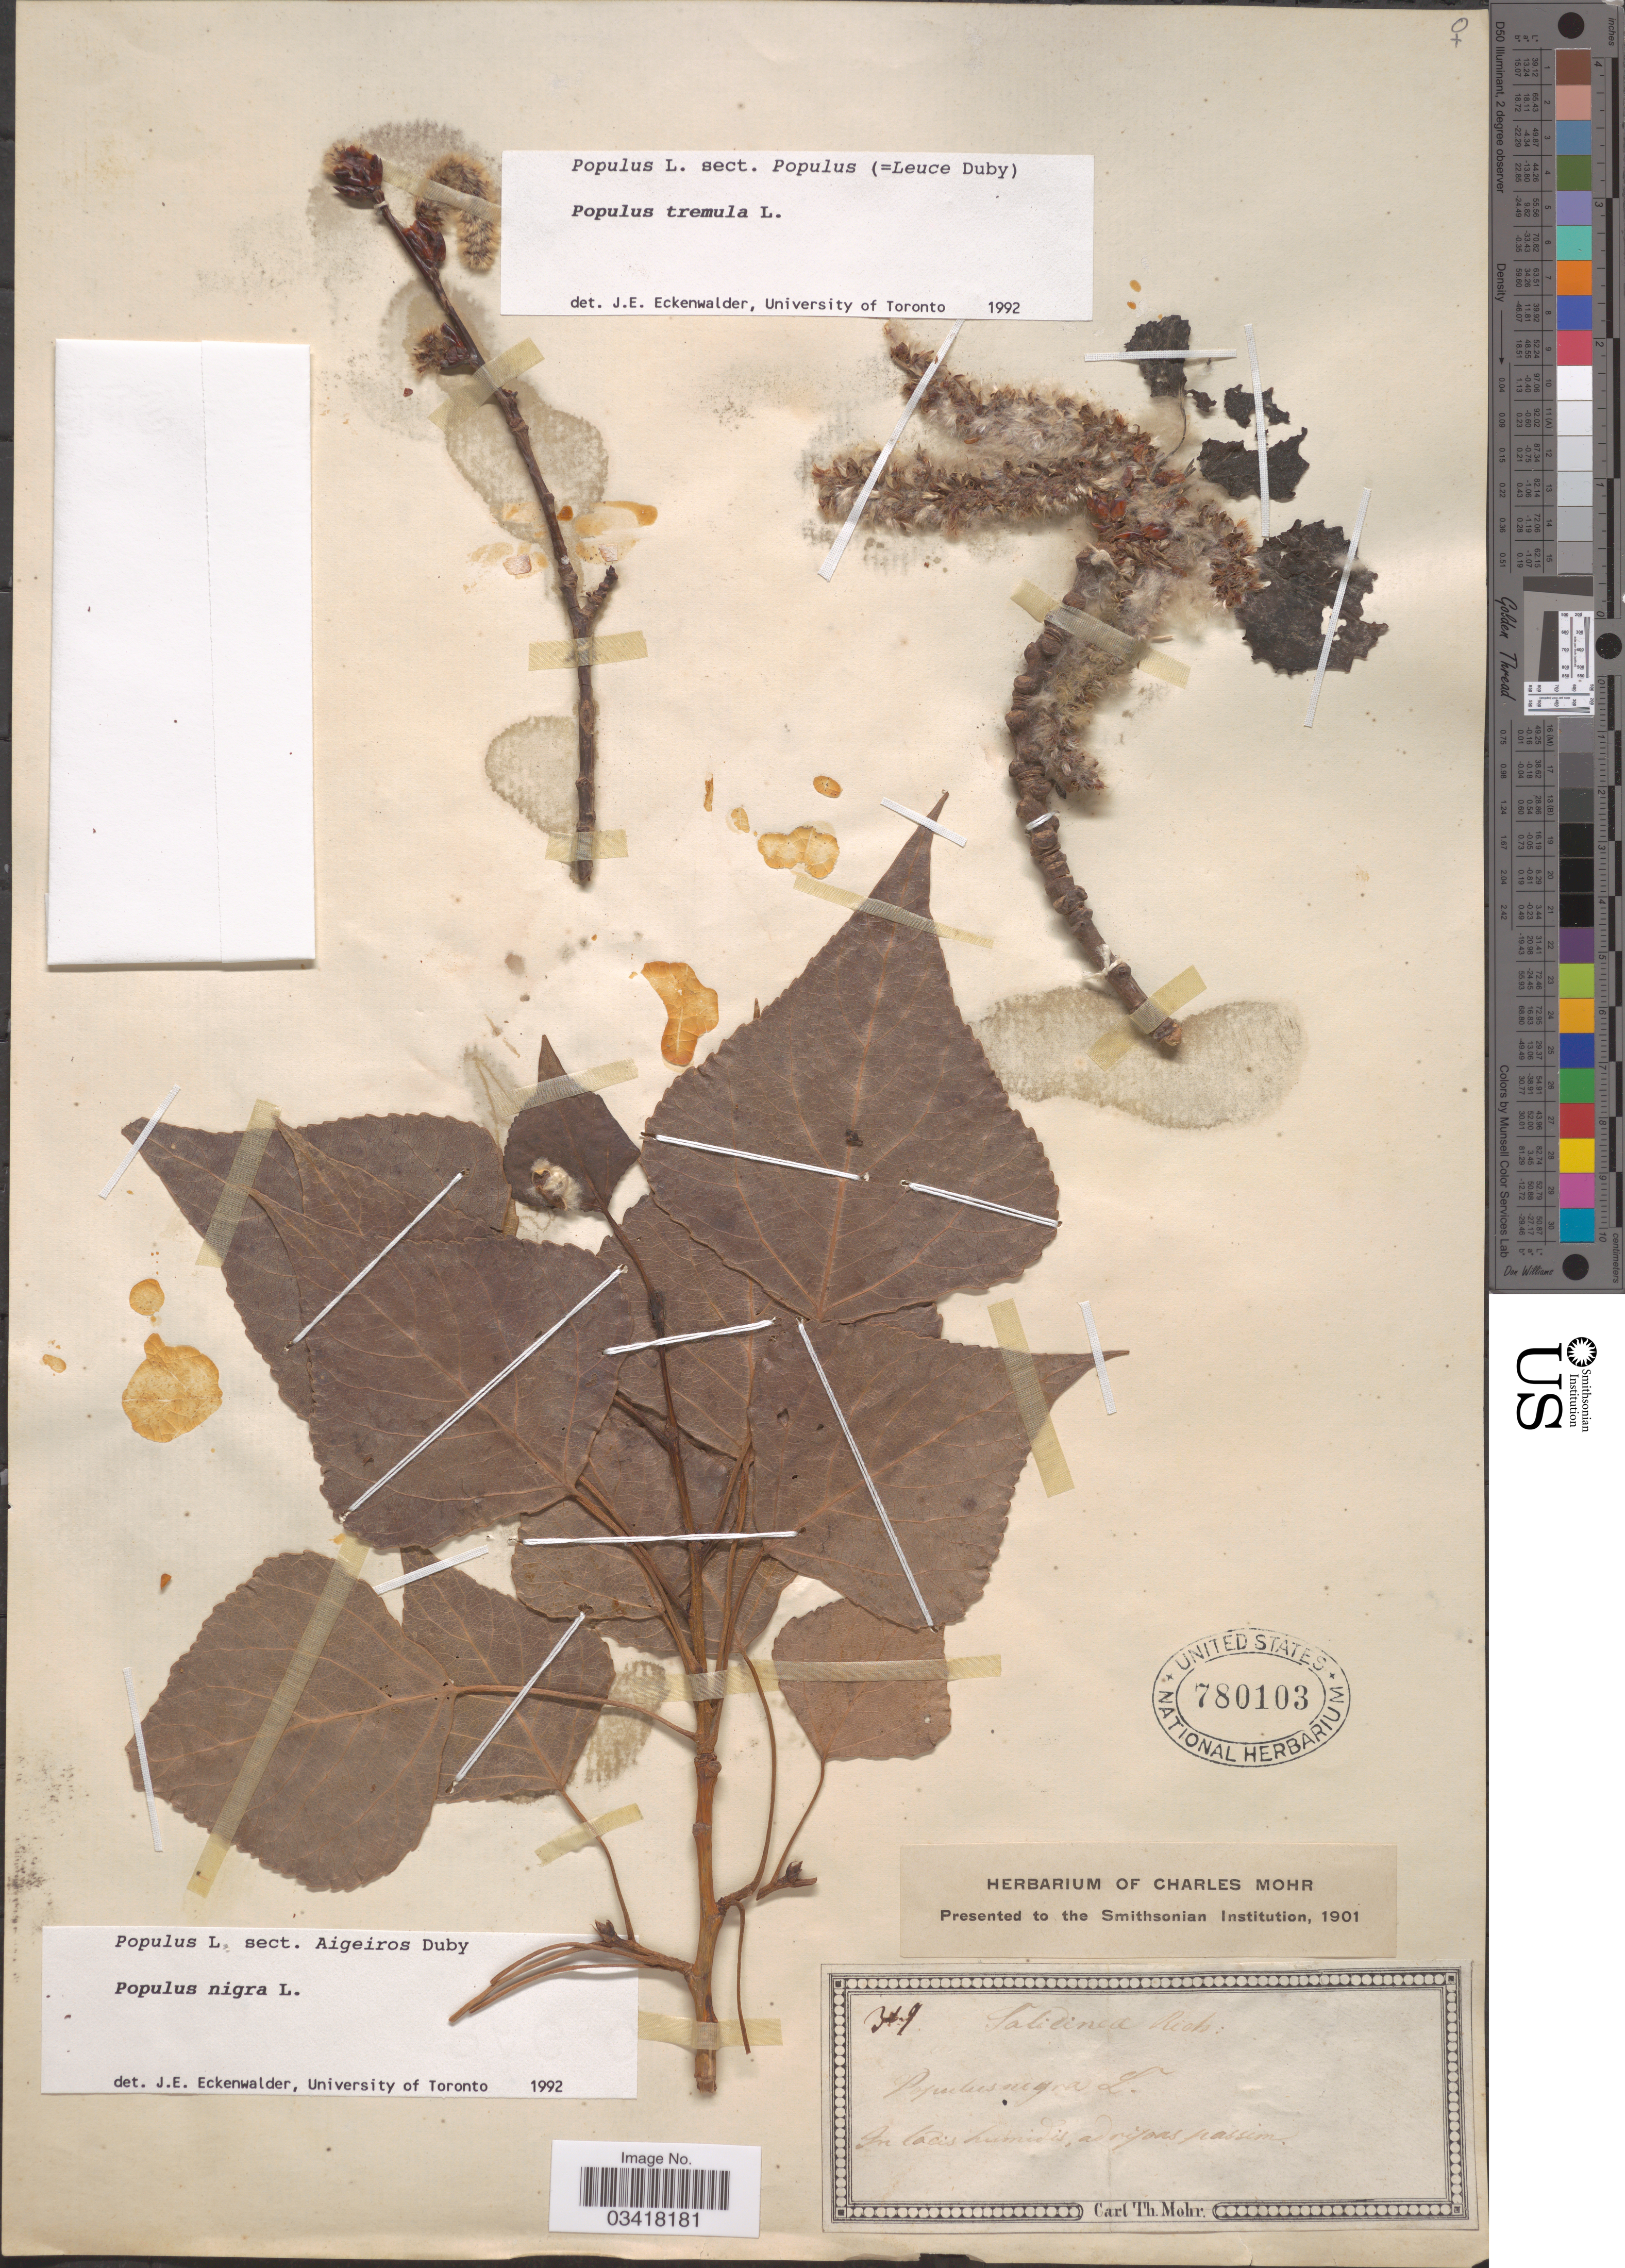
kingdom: Plantae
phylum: Tracheophyta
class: Magnoliopsida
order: Malpighiales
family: Salicaceae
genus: Populus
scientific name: Populus nigra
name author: L.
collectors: C. T. Mohr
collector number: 49*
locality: In locis humidis ad ripas passim.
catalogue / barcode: US 780103